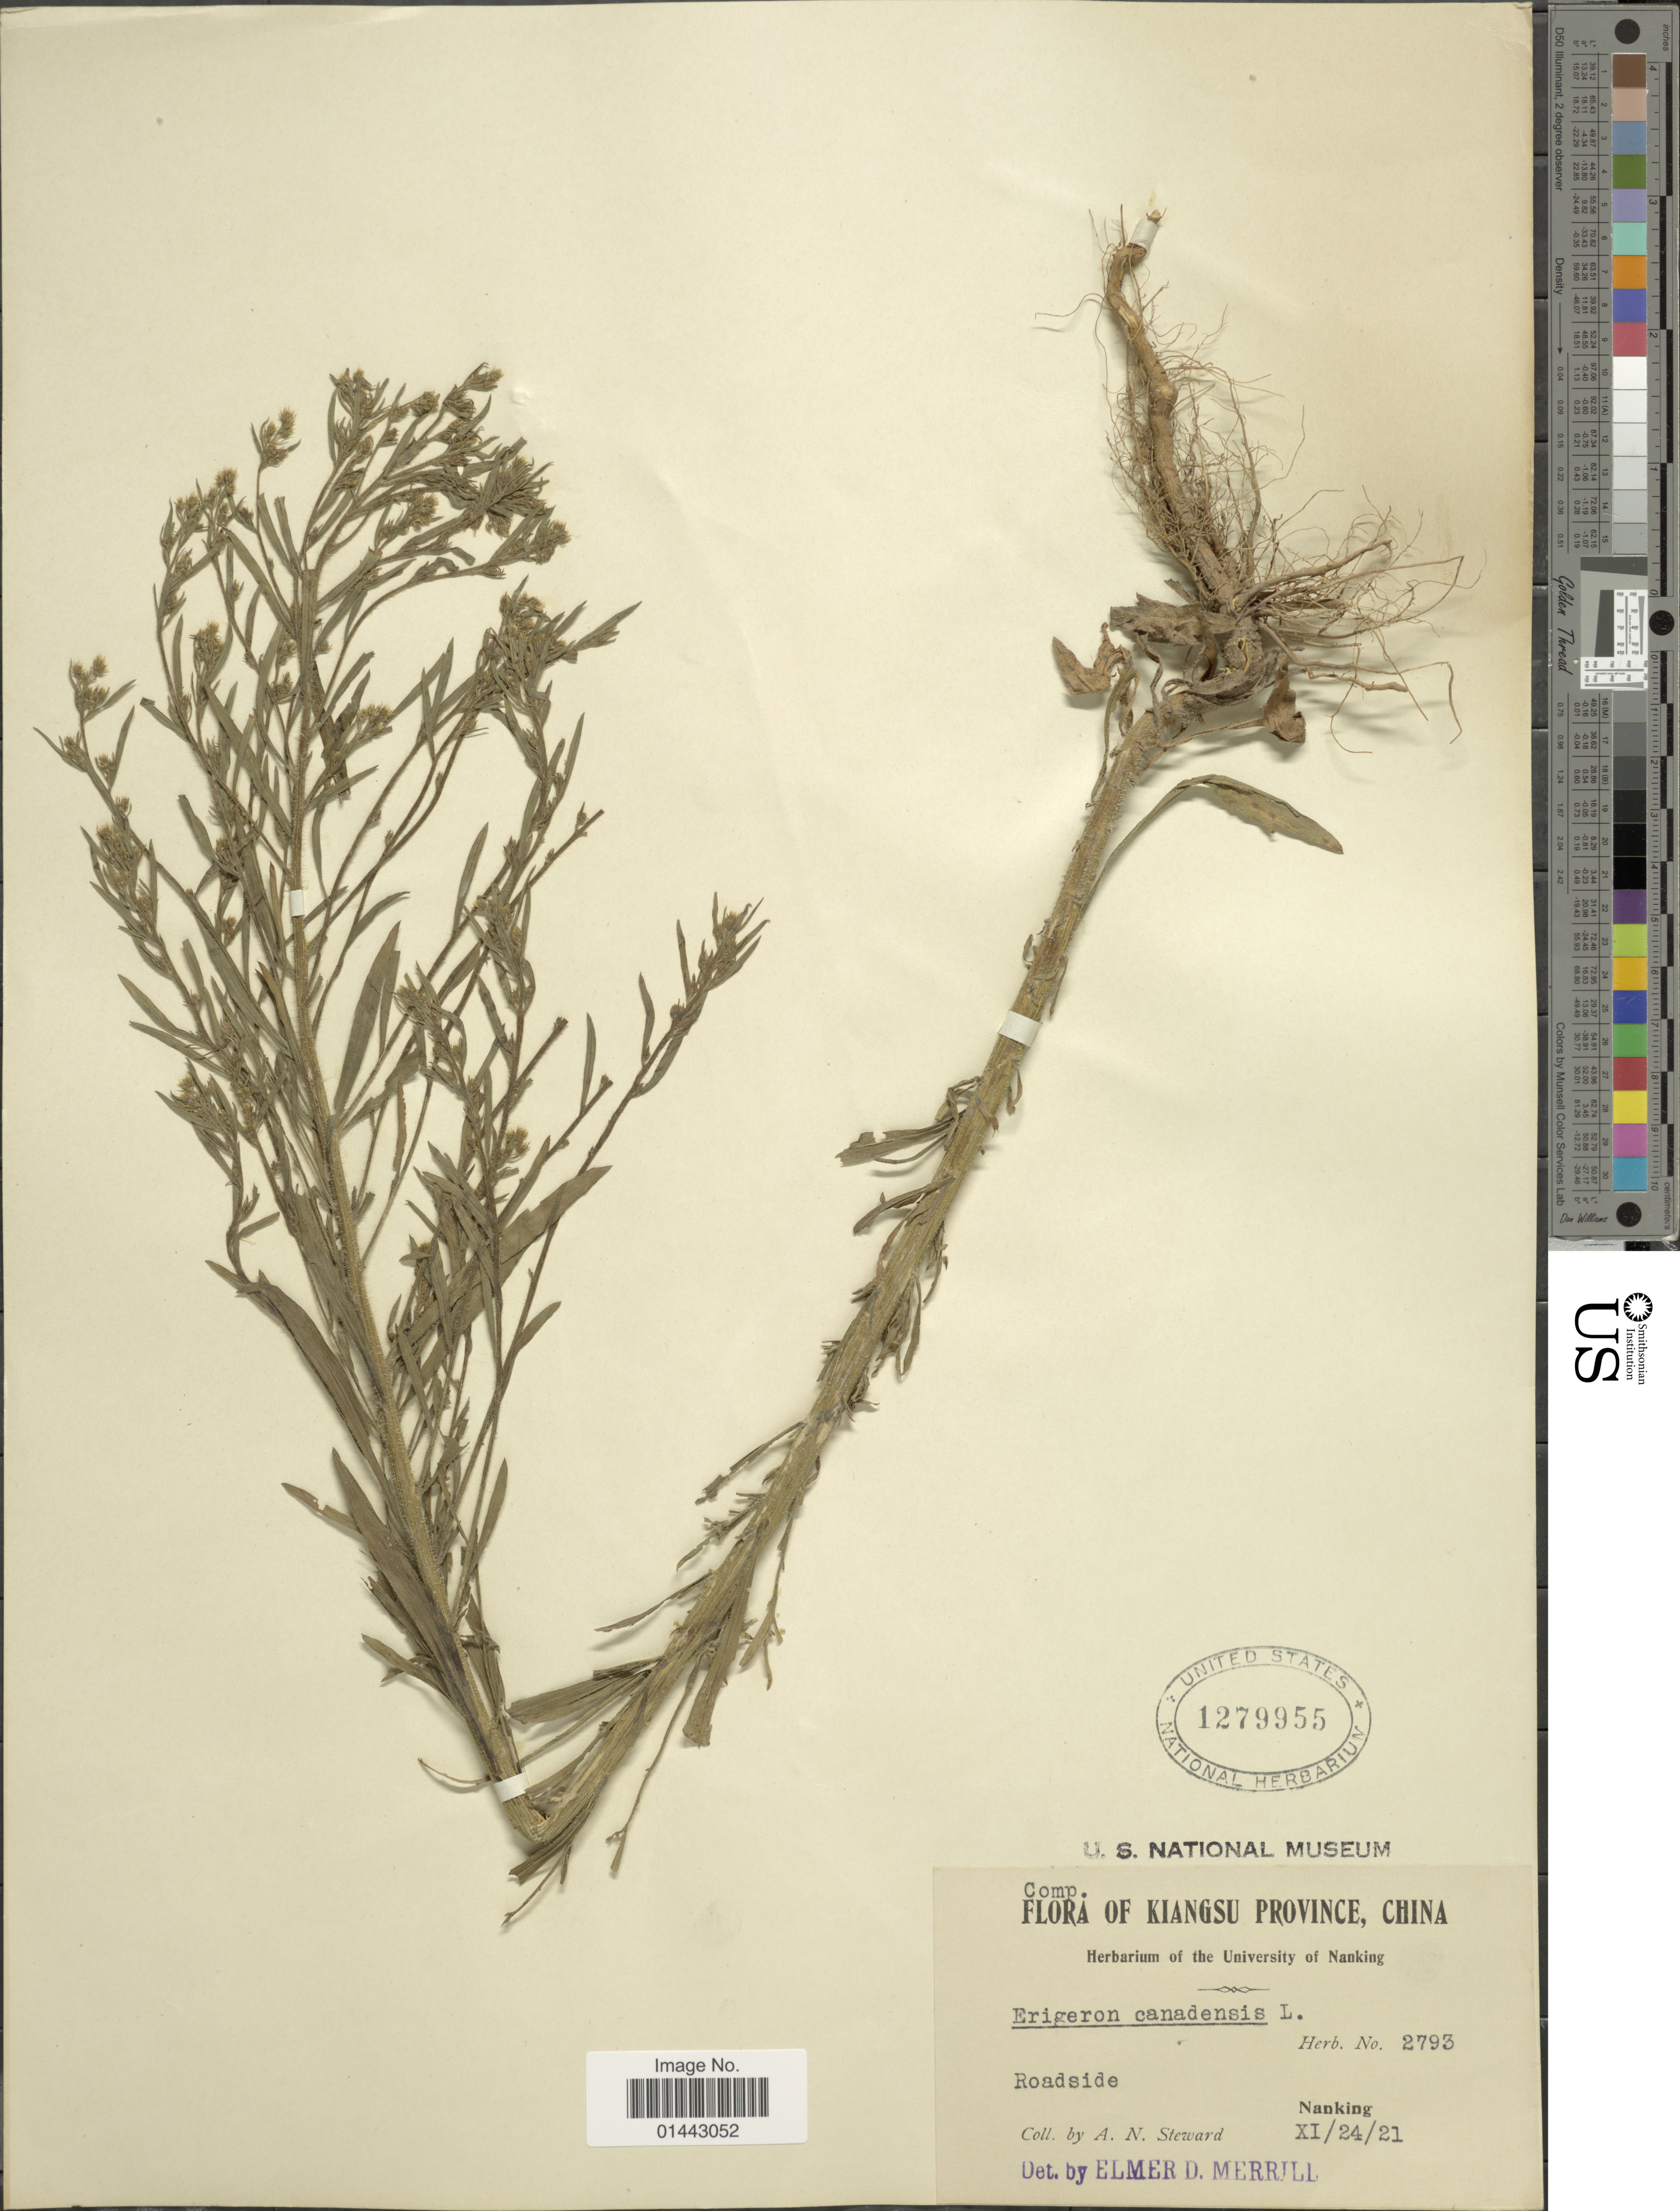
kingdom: Plantae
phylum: Tracheophyta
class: Magnoliopsida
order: Asterales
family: Asteraceae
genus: Erigeron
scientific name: Erigeron canadensis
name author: L.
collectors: A. N. Steward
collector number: Herb. 2793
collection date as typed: Transcribed d/m/y: 24/11/21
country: China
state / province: Jiangsu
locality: Kiangsu province, roadside.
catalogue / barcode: US 1279955